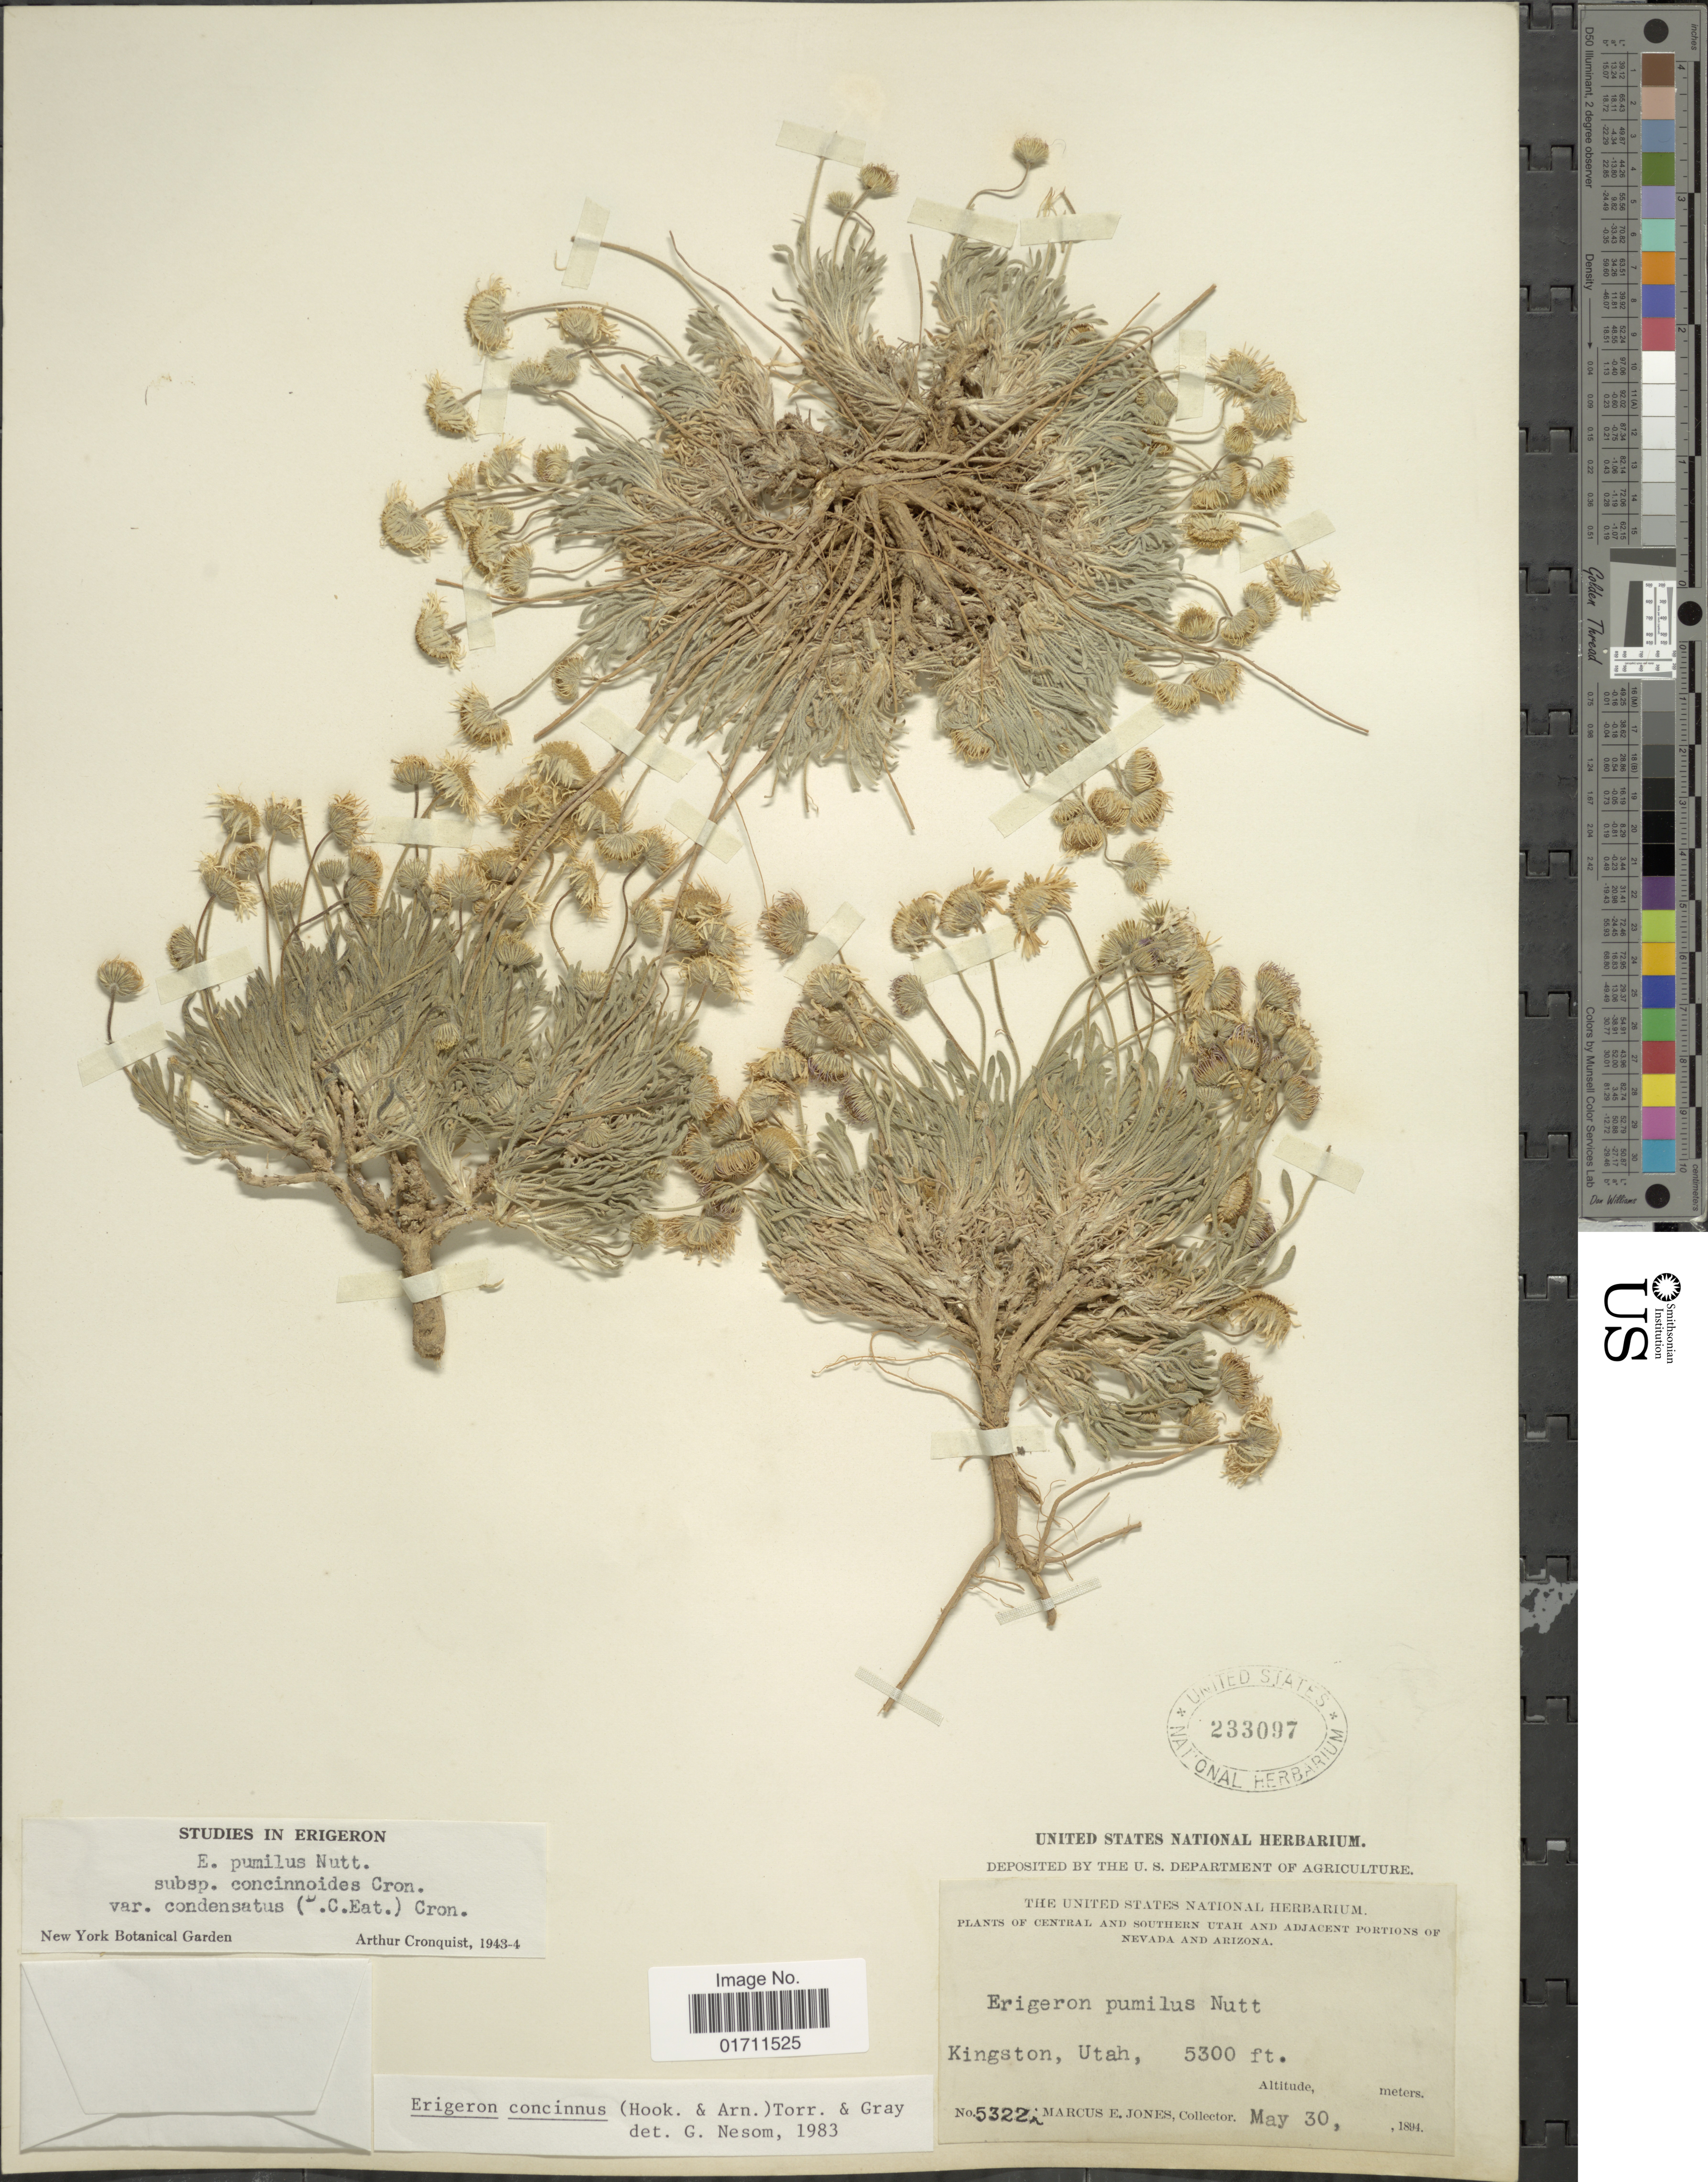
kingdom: Plantae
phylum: Tracheophyta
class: Magnoliopsida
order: Asterales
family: Asteraceae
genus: Erigeron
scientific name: Erigeron concinnus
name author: (Hook. & Arn.) Torr. & A. Gray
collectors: M. E. Jones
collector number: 5322A*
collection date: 1894-05-30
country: United States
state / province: Utah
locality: Central and Southern Utah and Adjacent portions of Nevada and Arizona, Kingston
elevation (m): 1615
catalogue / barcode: US 233097